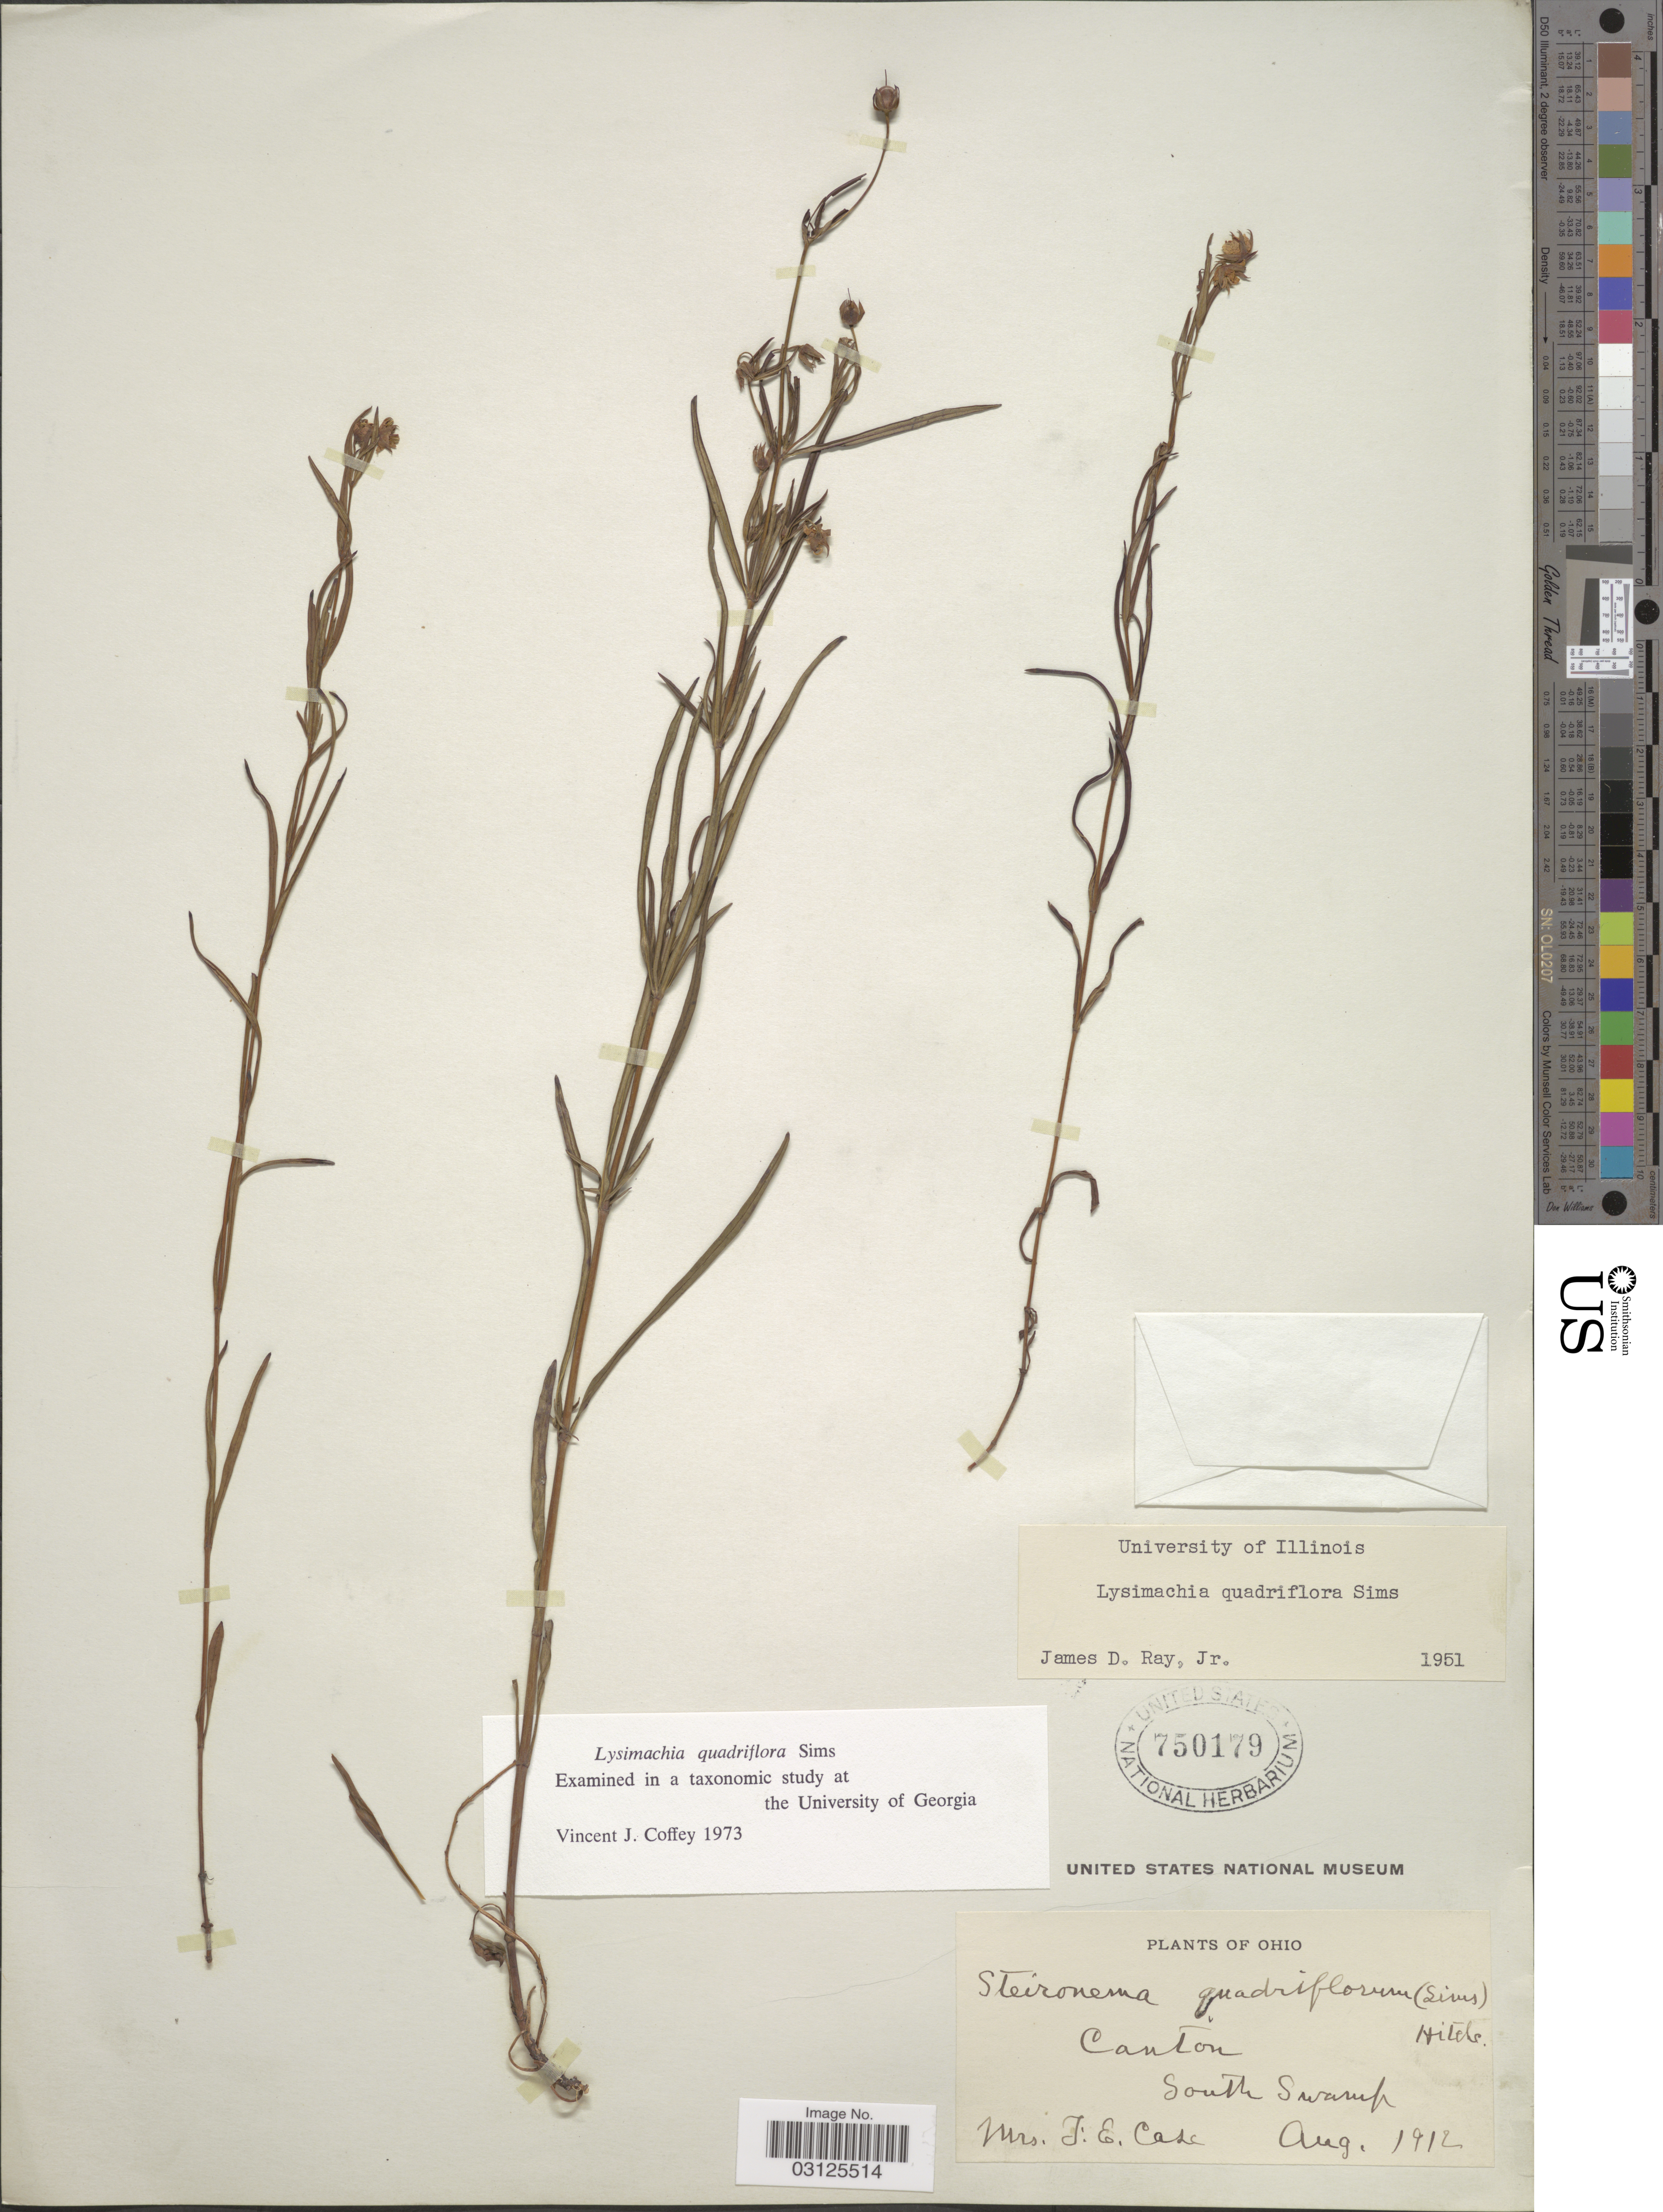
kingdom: Plantae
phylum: Tracheophyta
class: Magnoliopsida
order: Ericales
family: Primulaceae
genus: Lysimachia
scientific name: Lysimachia quadriflora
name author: Sims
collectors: J. Case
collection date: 1912-08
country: United States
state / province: Ohio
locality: Canton, South Swamp.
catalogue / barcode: US 750179